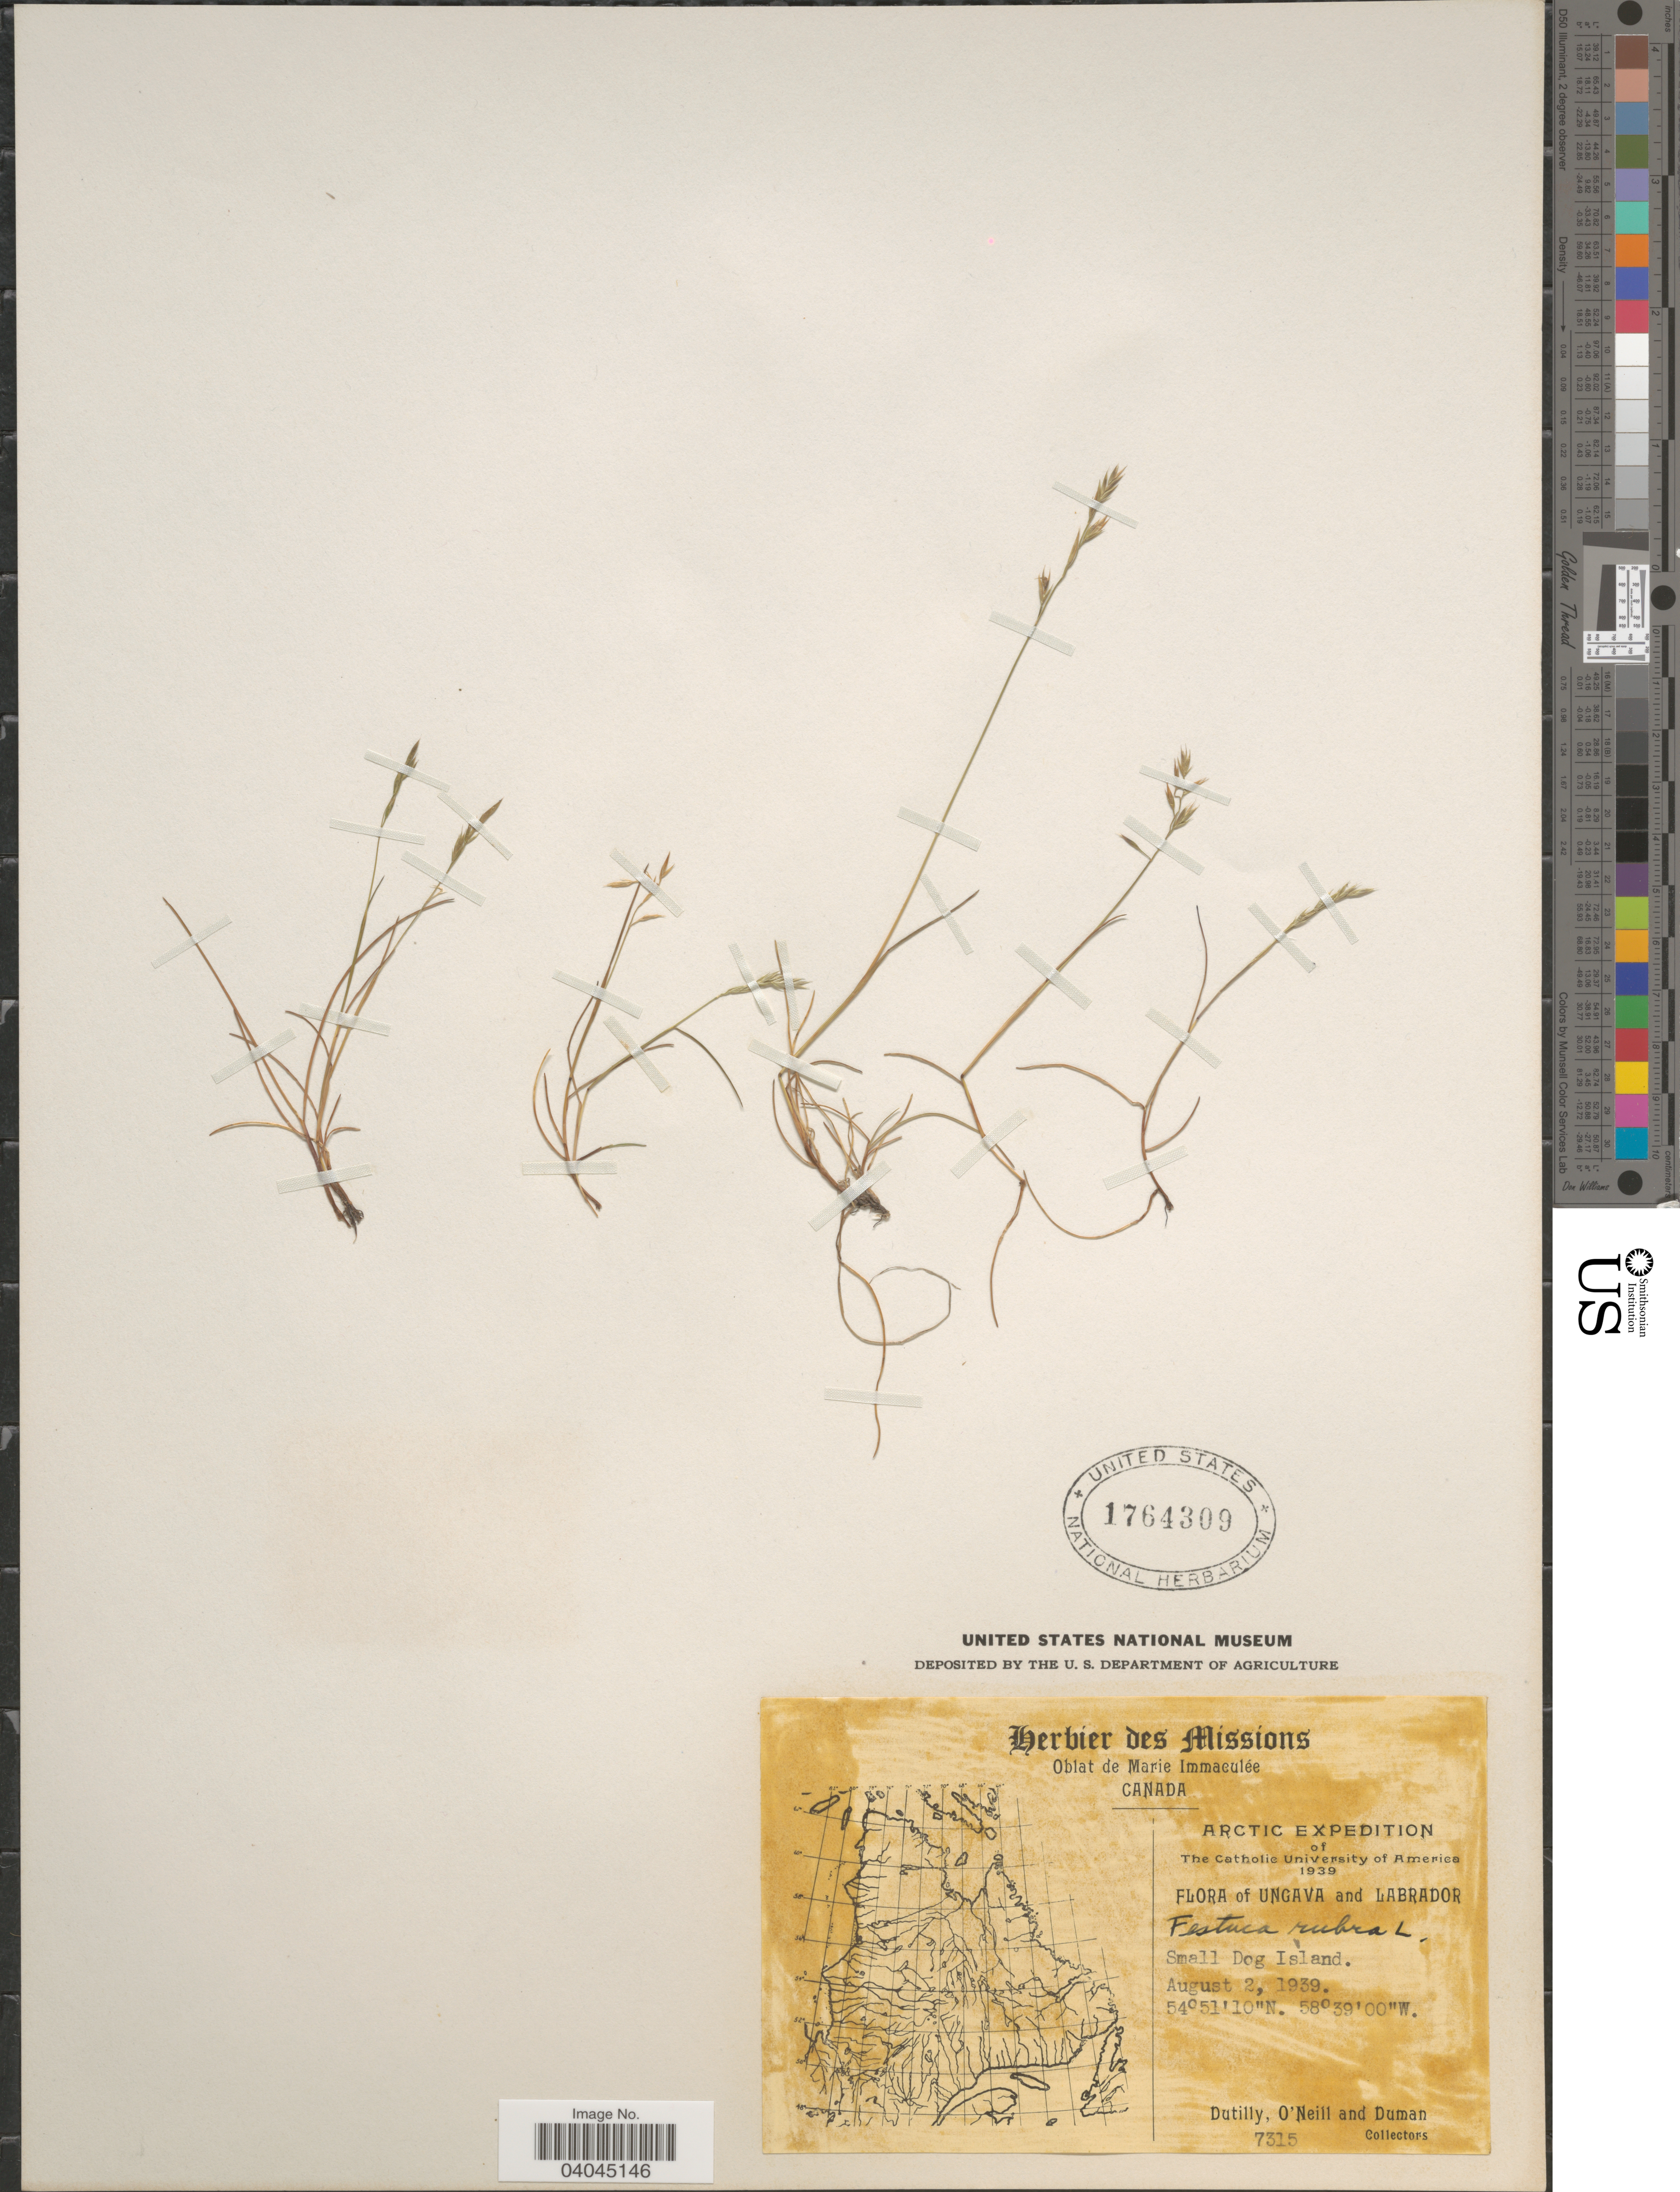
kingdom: Plantae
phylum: Tracheophyta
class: Liliopsida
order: Poales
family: Poaceae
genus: Festuca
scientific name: Festuca rubra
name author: L.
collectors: -. Dutilly, -. O'Neill & -. Duman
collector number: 7315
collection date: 1939-08-02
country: Canada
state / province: Newfoundland and Labrador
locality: Ungava and Labrador. Small Dog Island.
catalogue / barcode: US 1764309